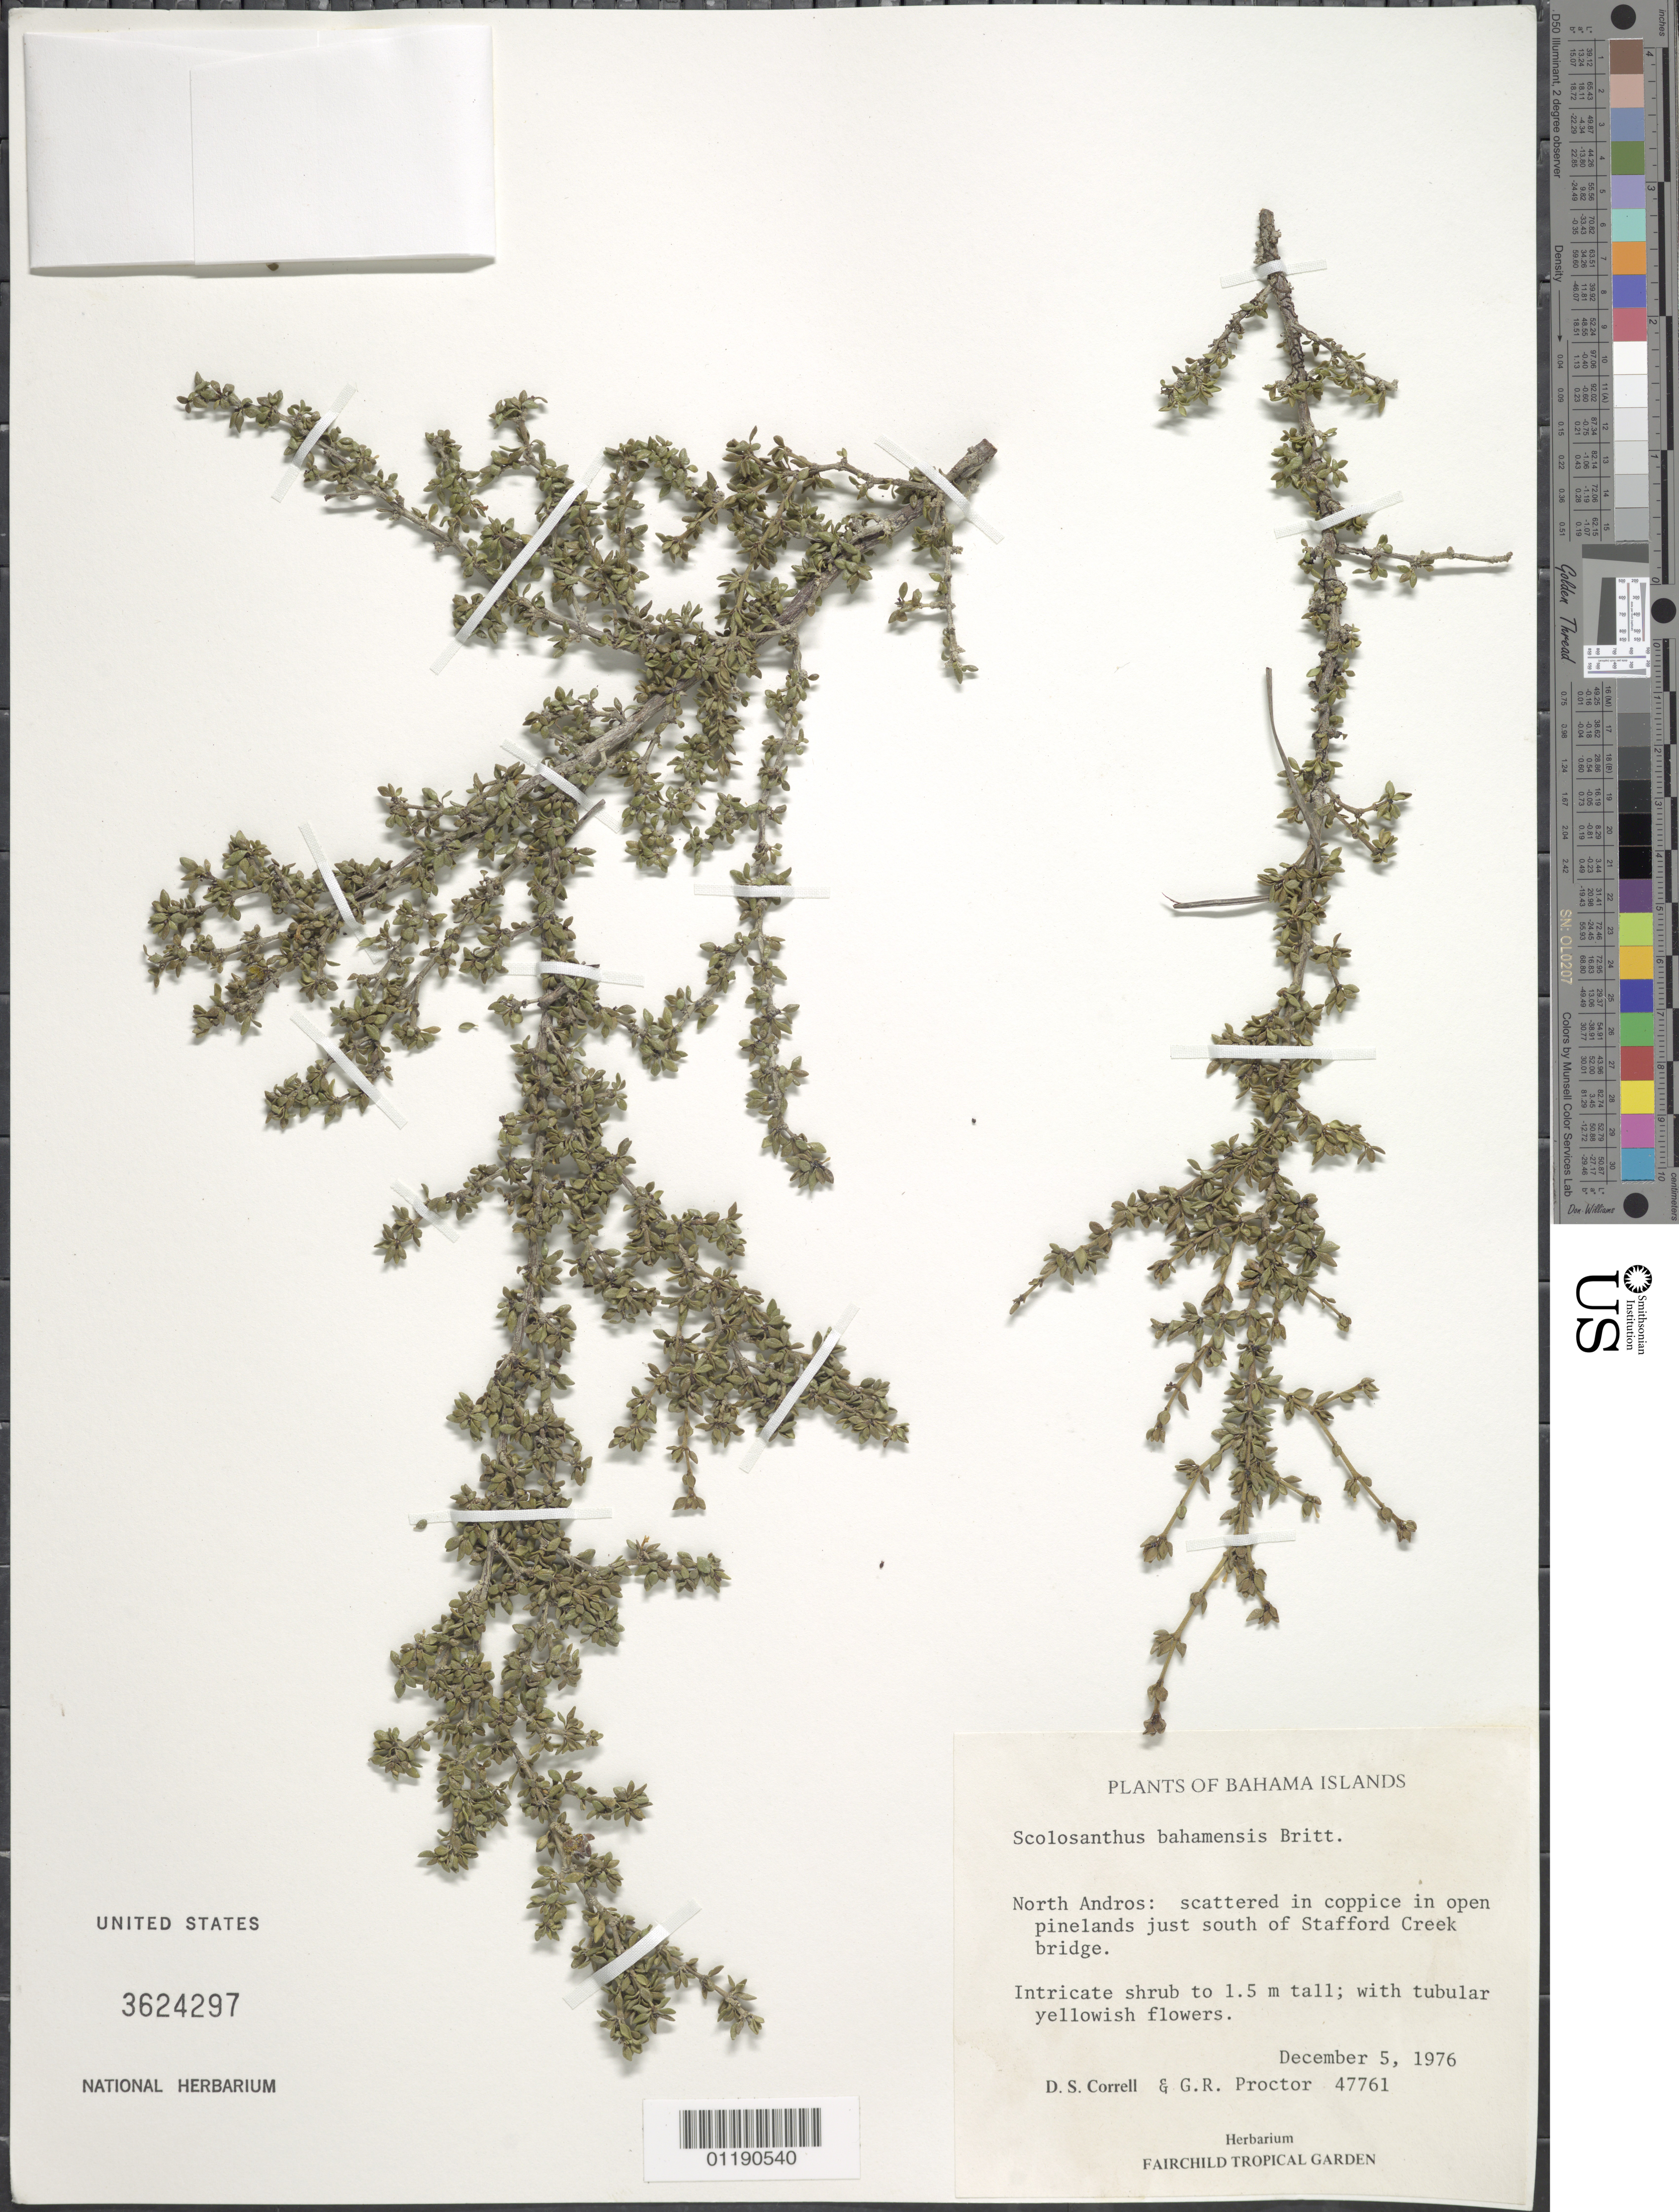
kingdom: Plantae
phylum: Tracheophyta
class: Magnoliopsida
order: Gentianales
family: Rubiaceae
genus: Scolosanthus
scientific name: Scolosanthus bahamensis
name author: Britton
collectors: D. S. Correll & G. R. Proctor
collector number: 47761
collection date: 1976-12-05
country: Bahamas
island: North Andros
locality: North Andros: Just S of Stafford Creek bridge.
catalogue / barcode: US 3624297